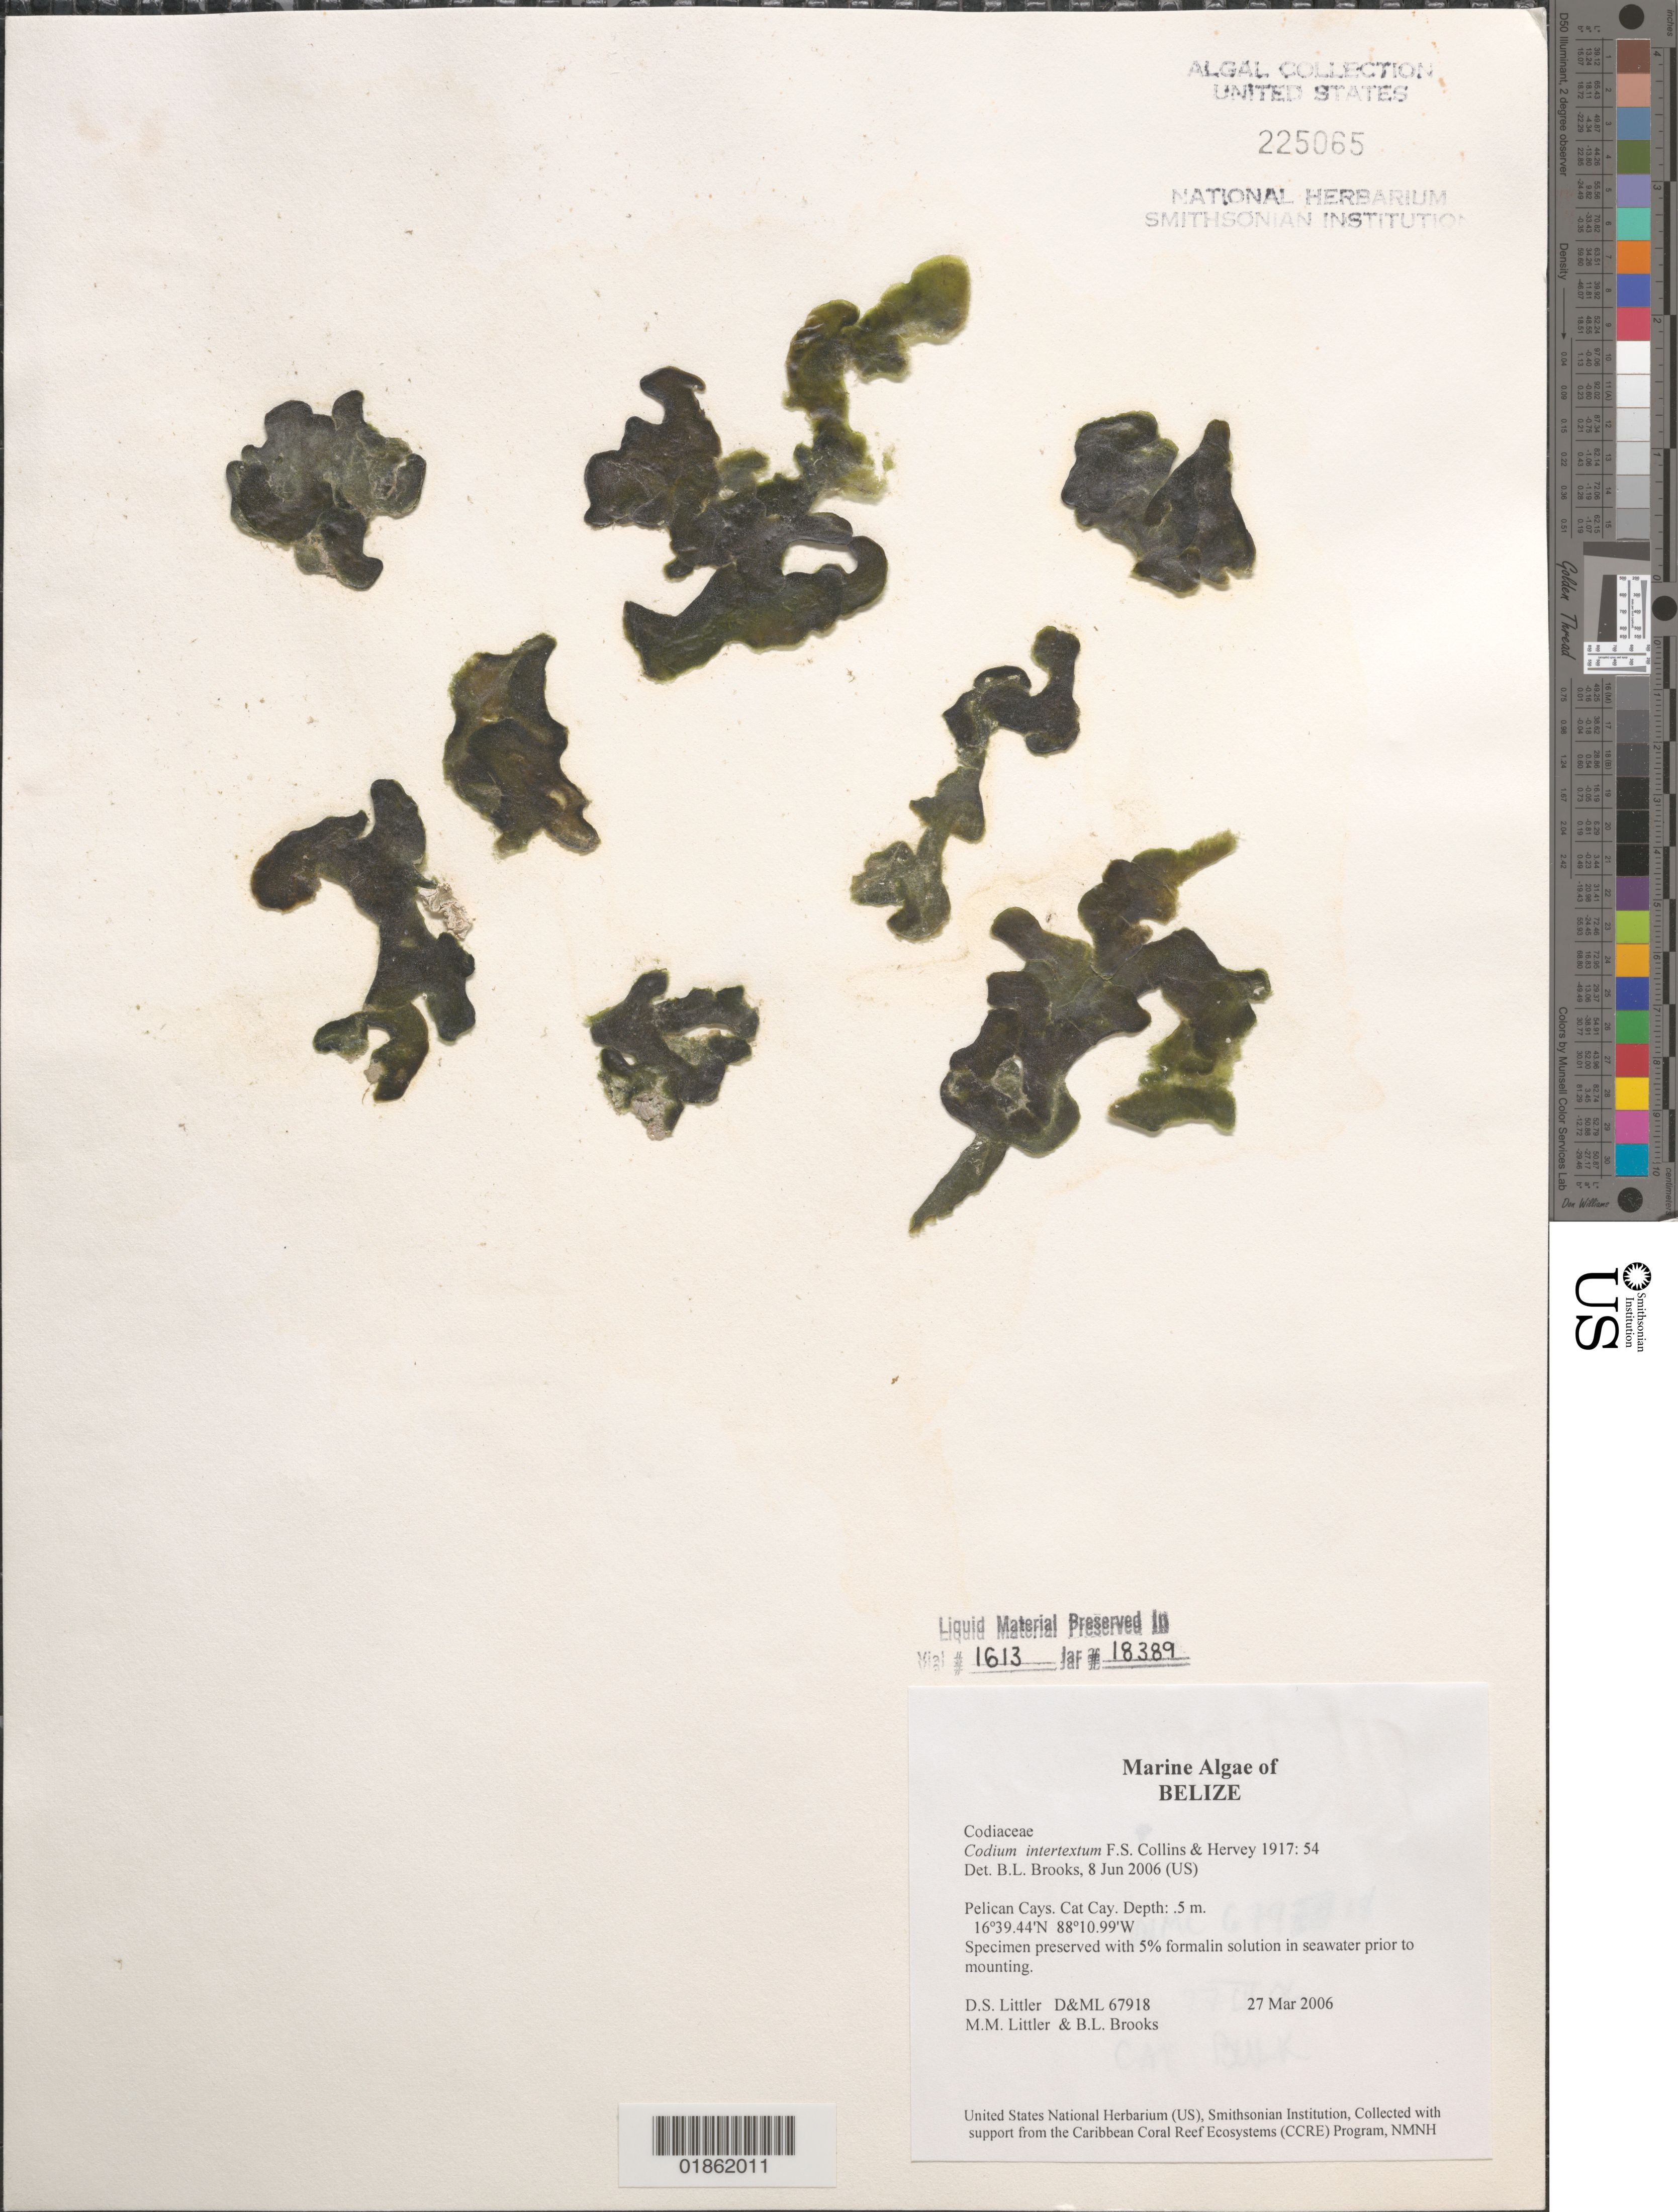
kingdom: Plantae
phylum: Chlorophyta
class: Ulvophyceae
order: Bryopsidales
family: Codiaceae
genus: Codium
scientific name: Codium intertextum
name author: Collins & Herv.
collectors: D. S. Littler & M. M. Littler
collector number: D&ML 67918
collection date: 2006-03-27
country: Belize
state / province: Stann Creek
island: Fisherman's Cay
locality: Pelican Cays. Fisherman's Cay. Great Bay.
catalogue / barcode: US 225065